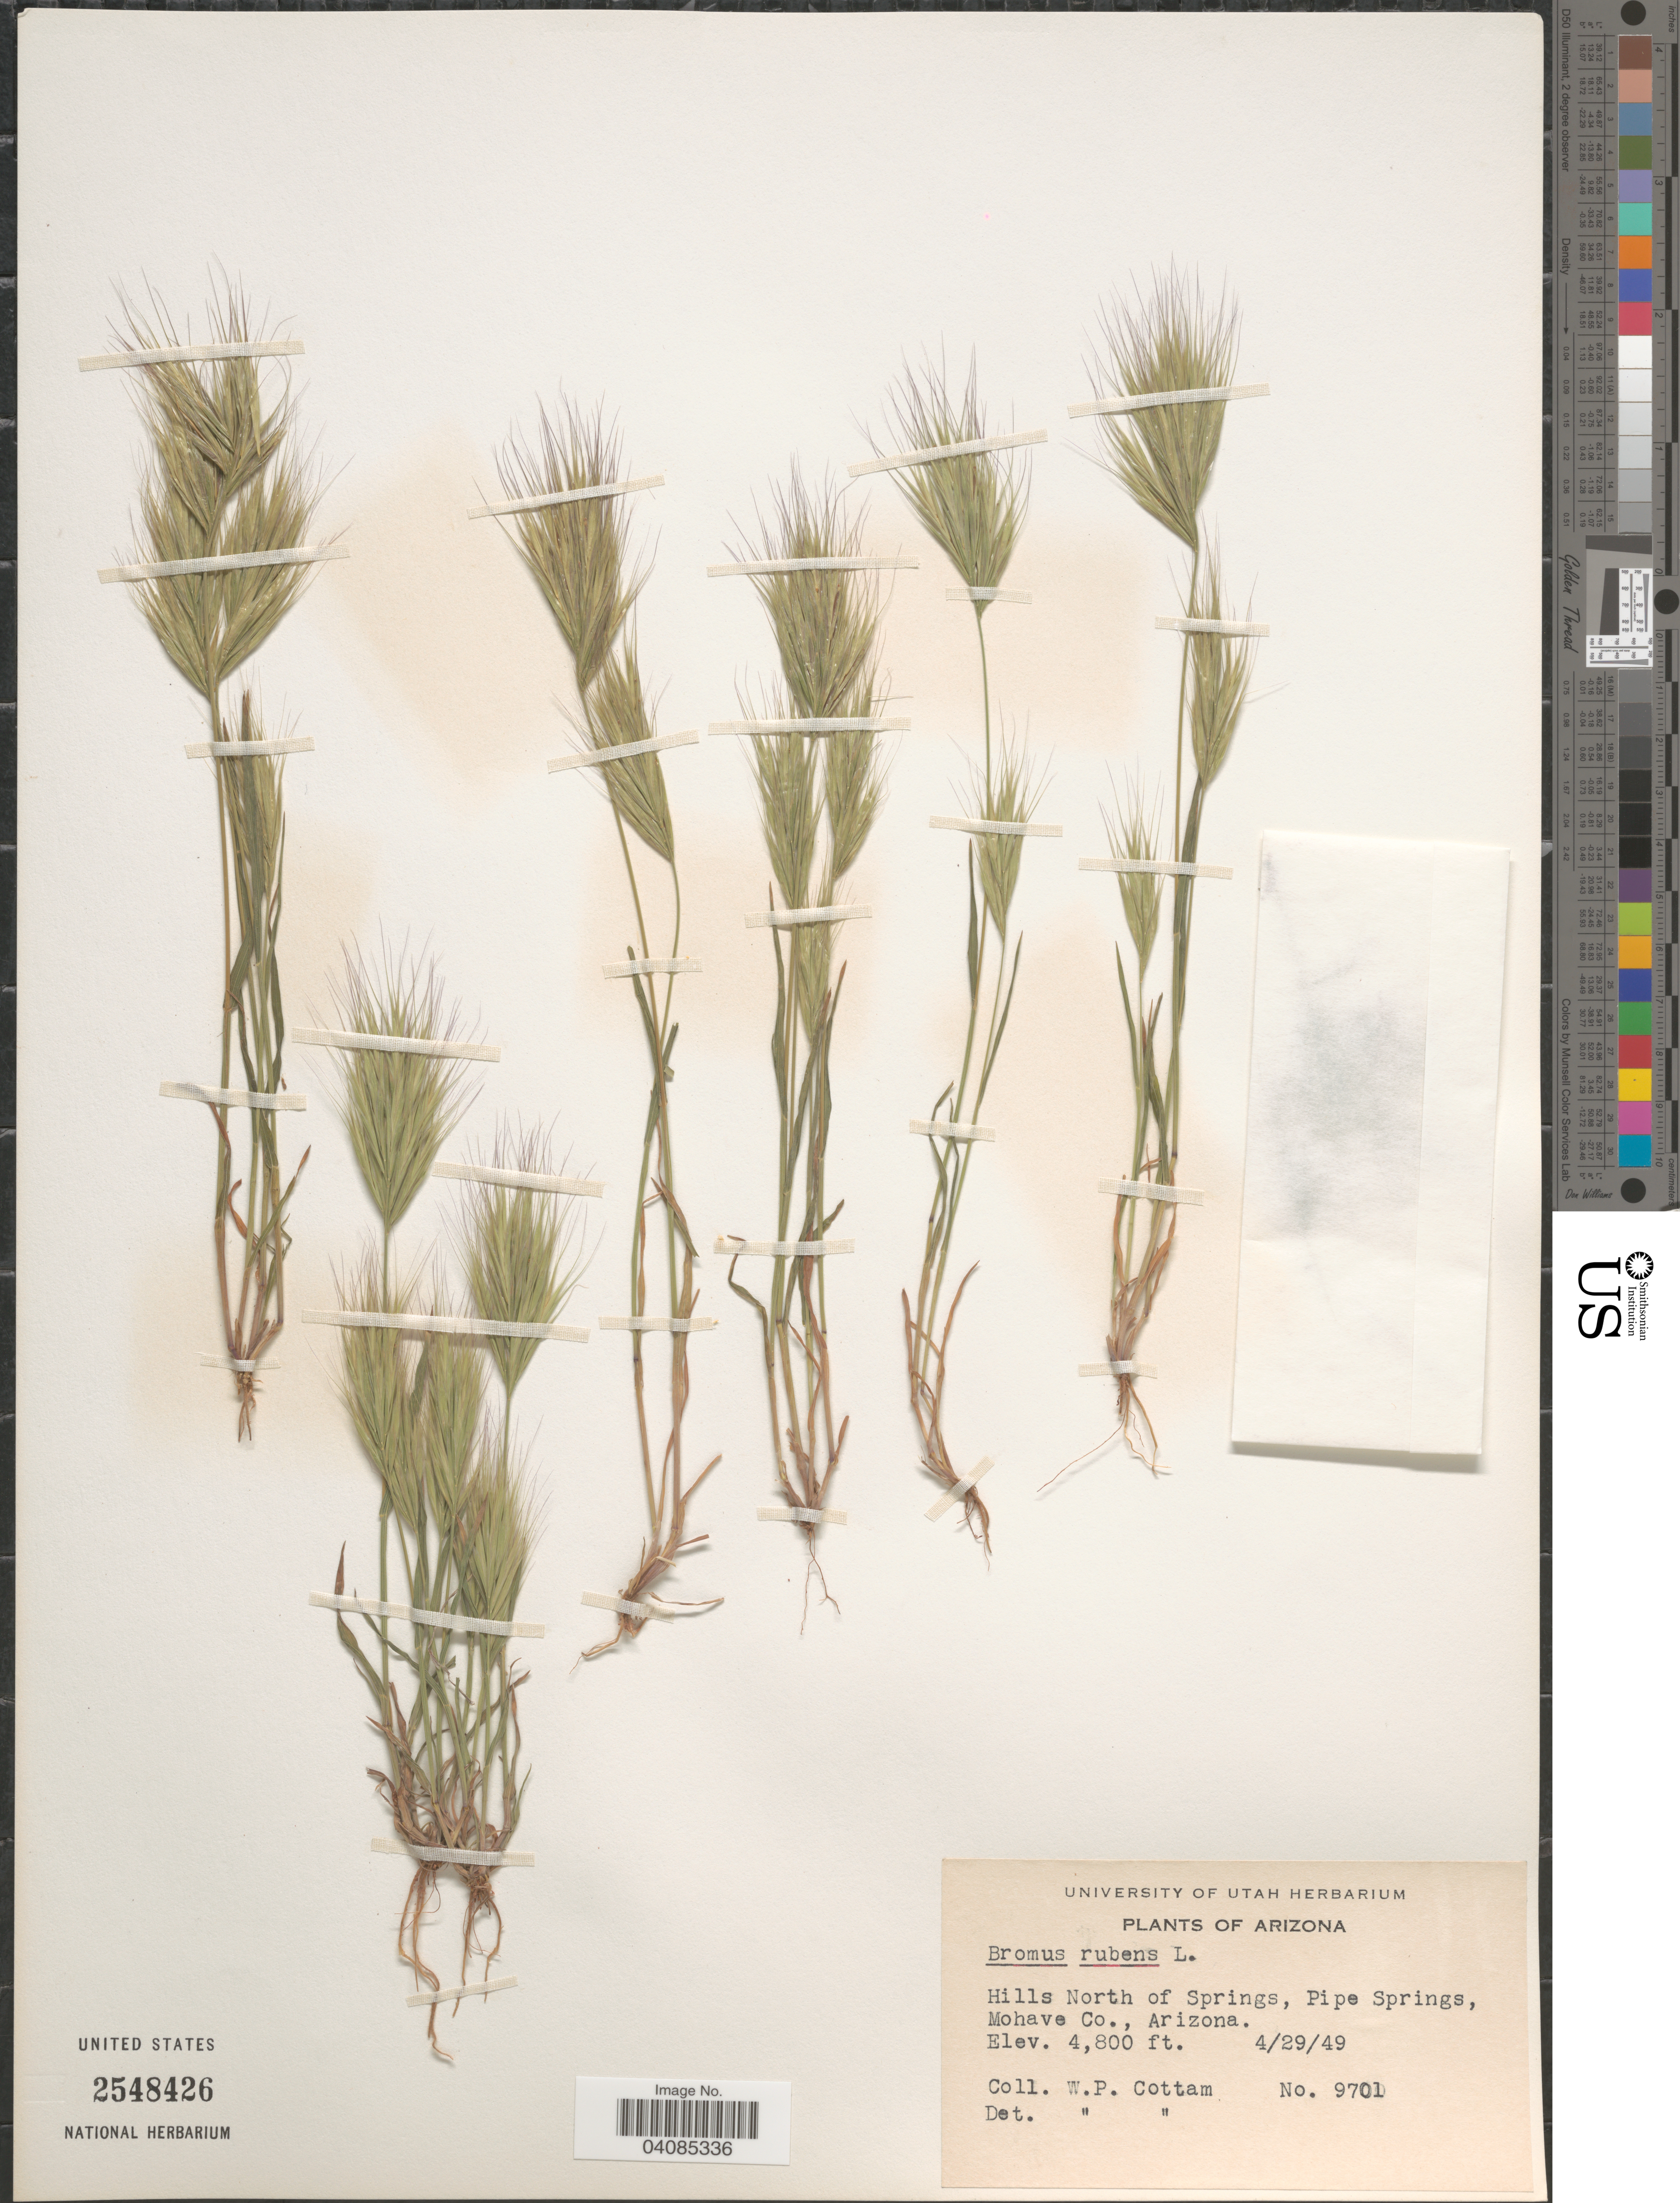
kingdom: Plantae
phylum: Tracheophyta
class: Liliopsida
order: Poales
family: Poaceae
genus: Bromus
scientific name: Bromus rubens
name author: L.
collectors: W. Cottam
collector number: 9701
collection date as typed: Transcribed d/m/y: 29/4/49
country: United States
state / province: Arizona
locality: Hills North of Springs, Pipe Springs Mohave Co.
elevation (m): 1463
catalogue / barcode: US 2548426